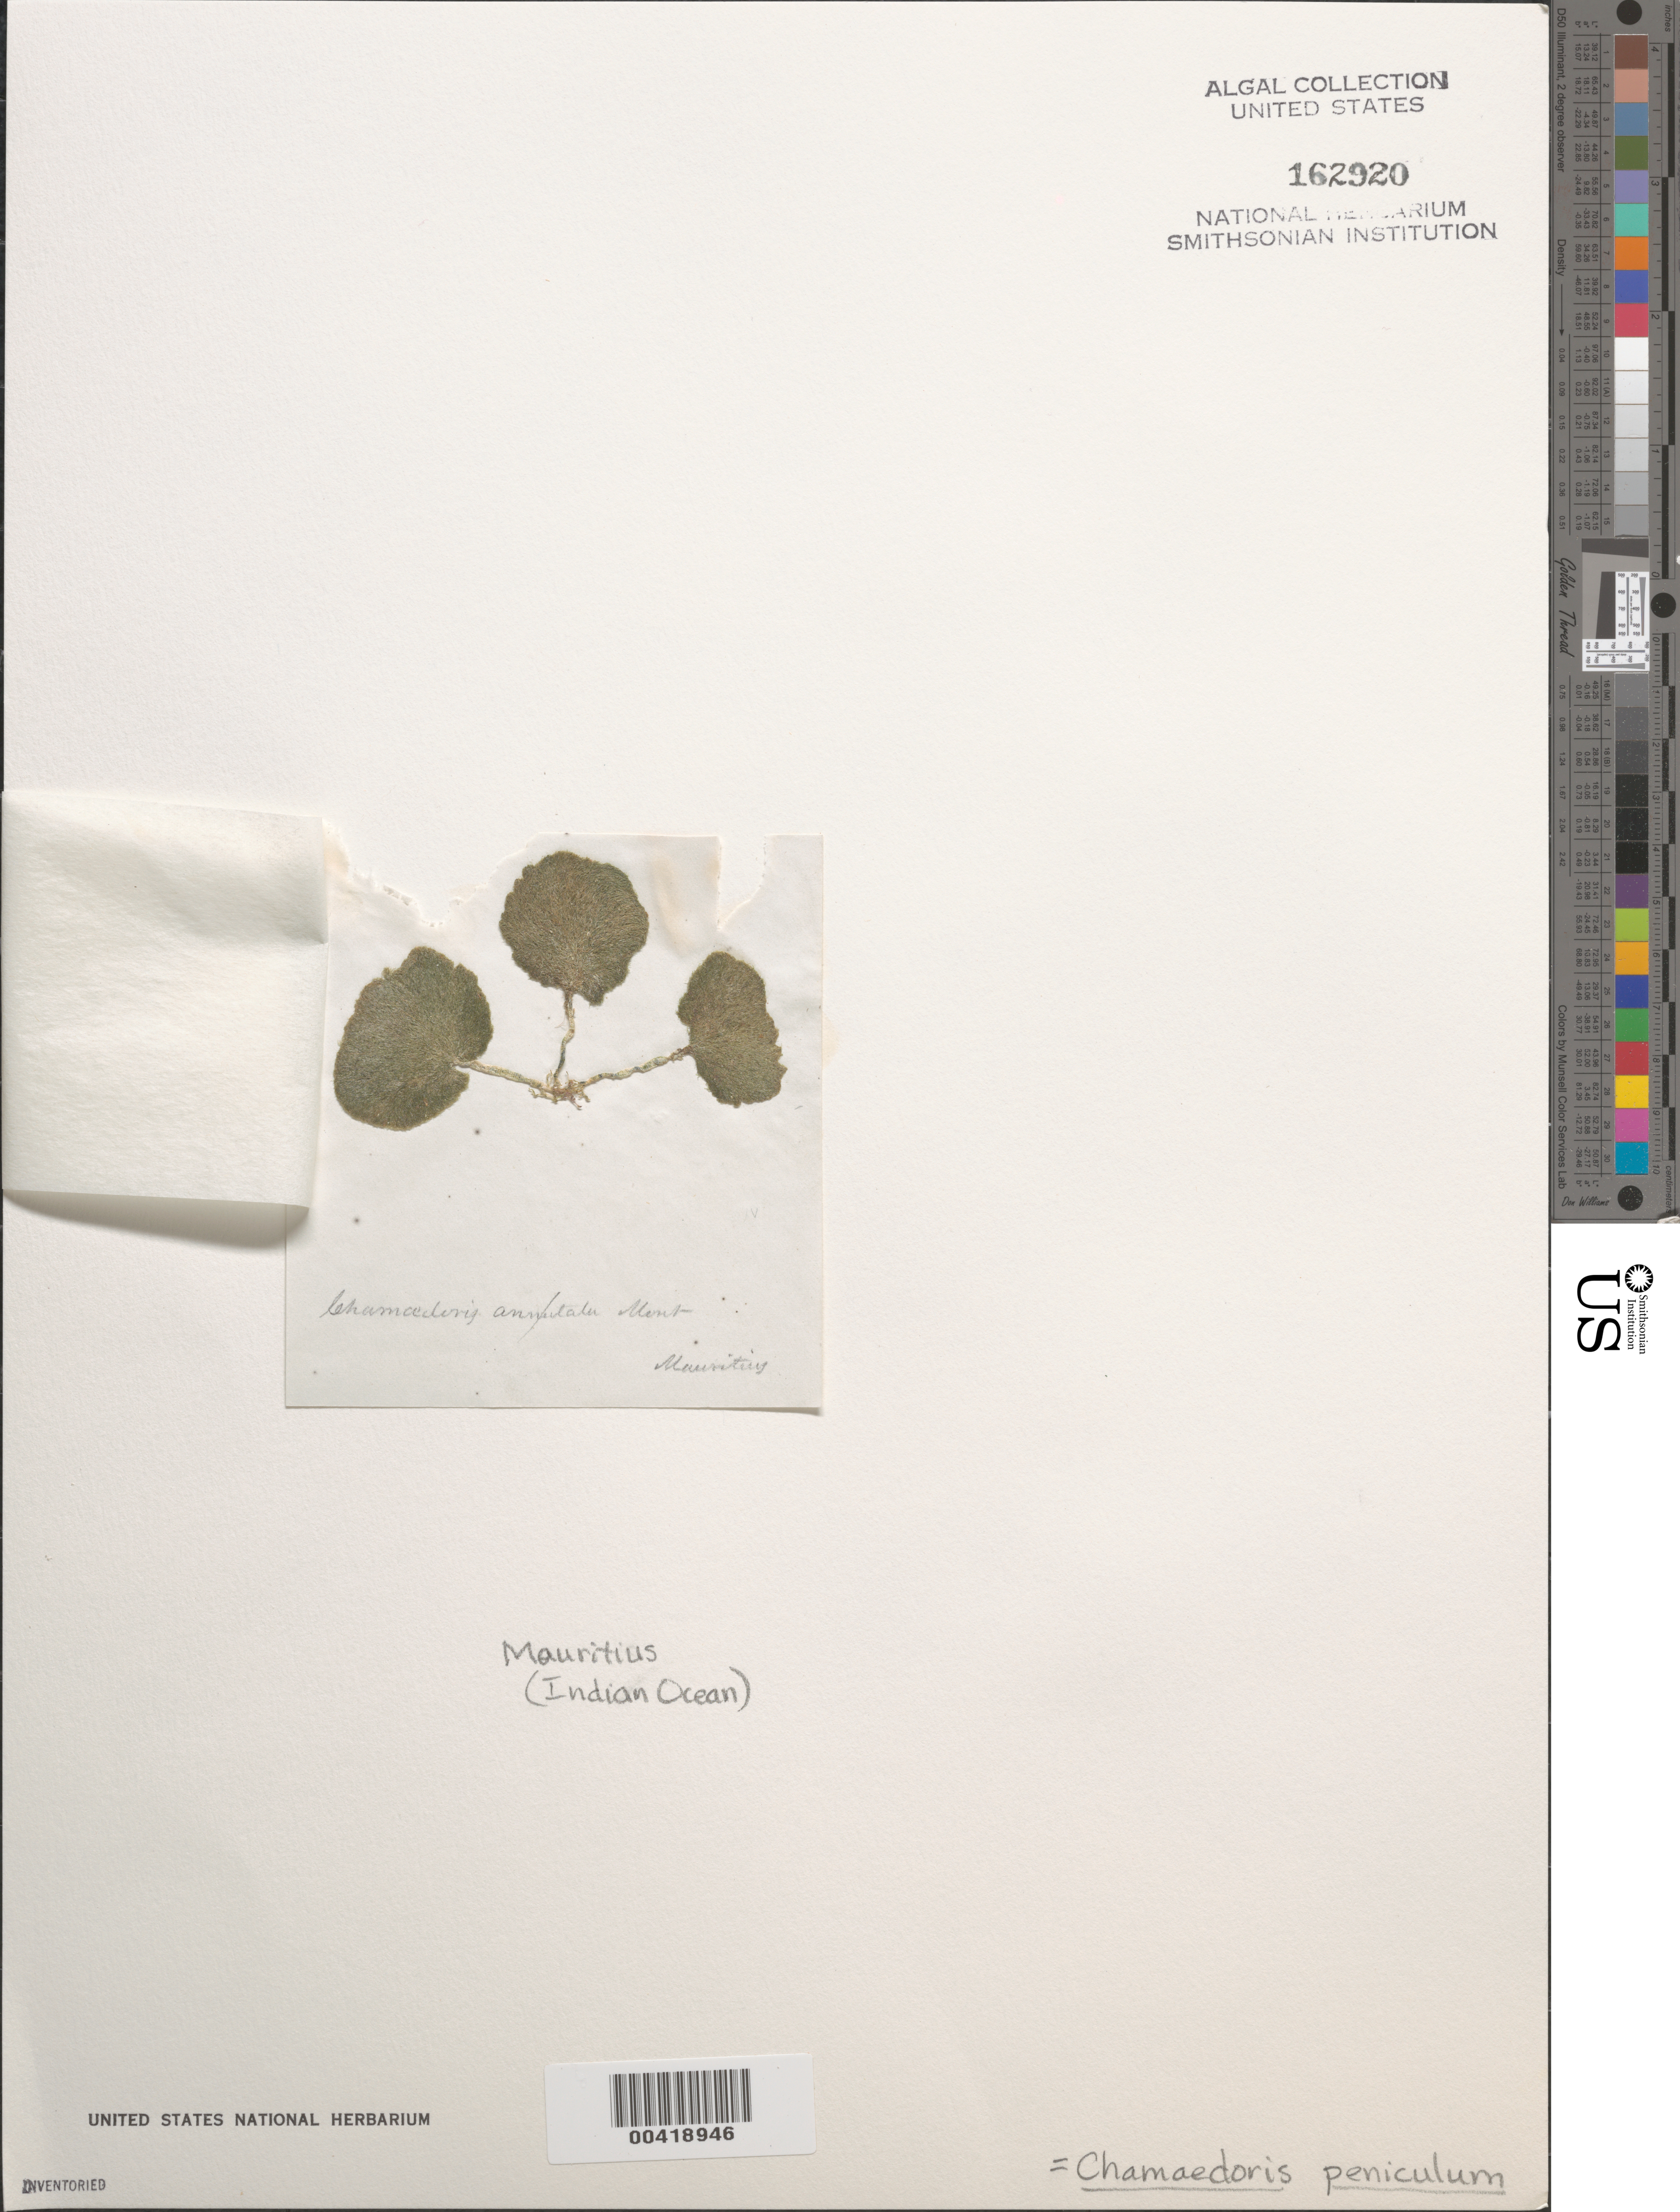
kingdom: Plantae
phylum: Chlorophyta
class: Ulvophyceae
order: Siphonocladales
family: Siphonocladaceae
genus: Chamaedoris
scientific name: Chamaedoris peniculum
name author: (J. Ellis & Sol.) Kuntze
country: Mauritius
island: Mauritius Island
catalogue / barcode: US 162920